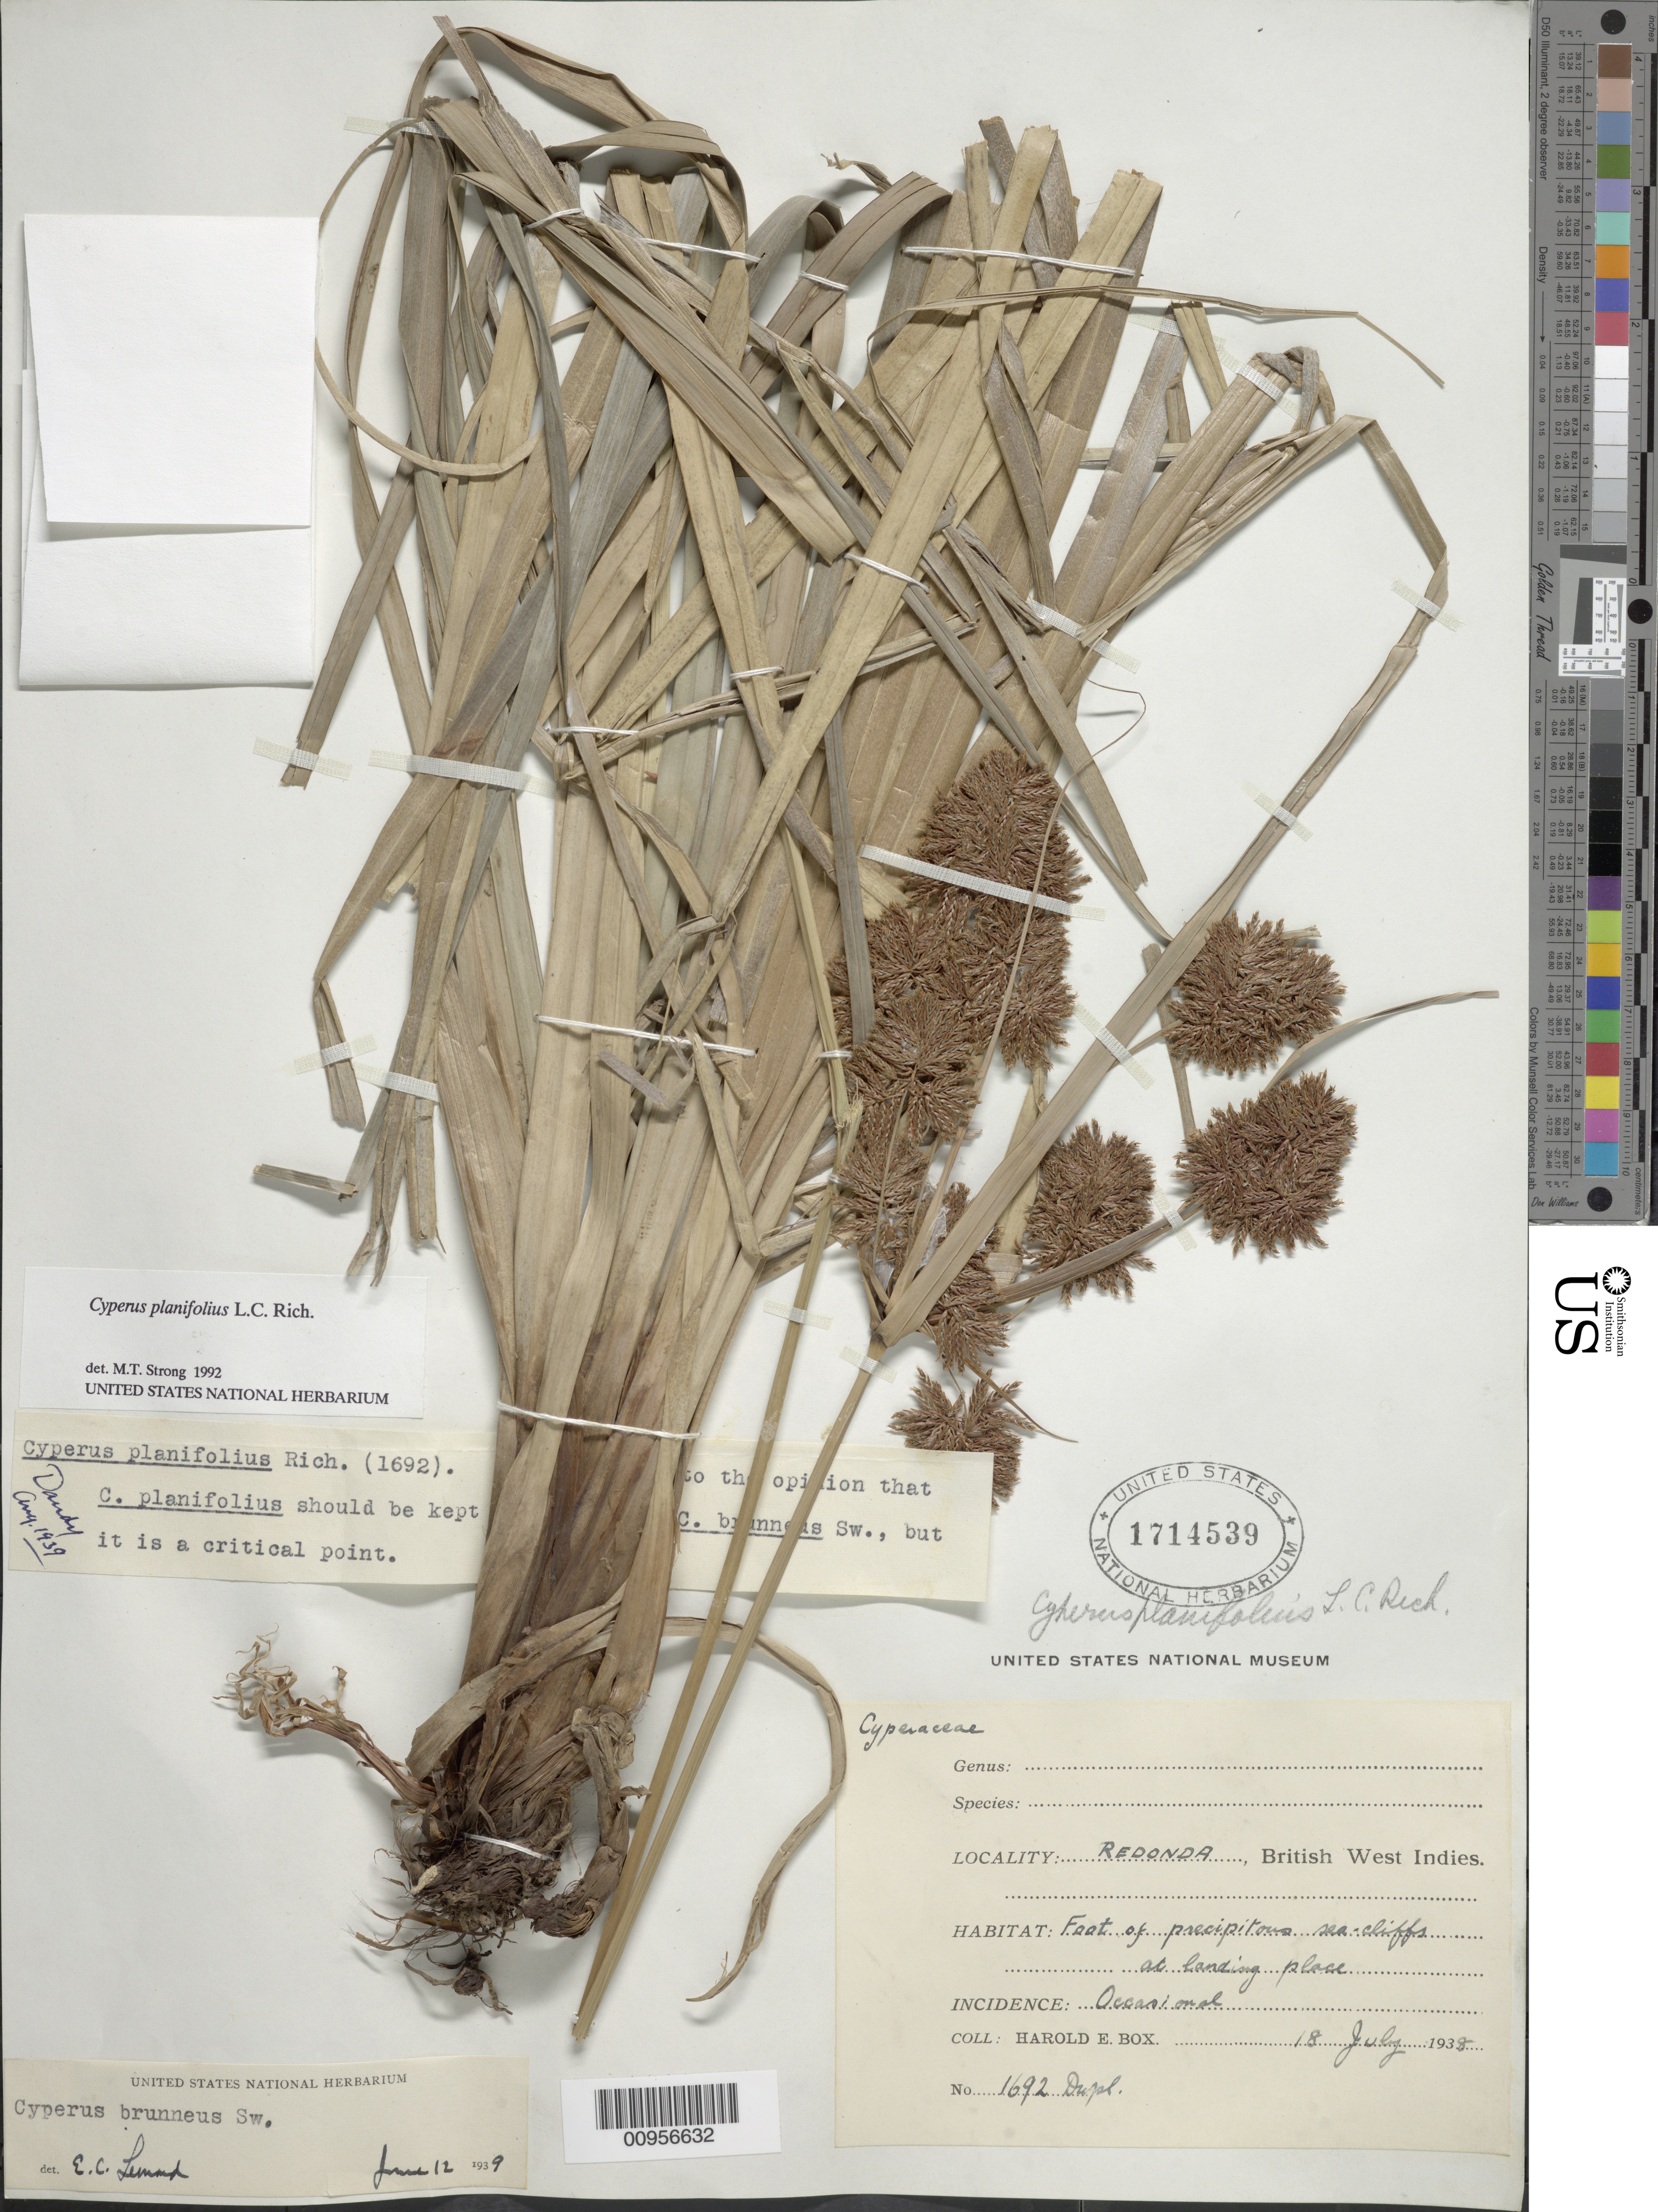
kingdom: Plantae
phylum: Tracheophyta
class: Liliopsida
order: Poales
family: Cyperaceae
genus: Cyperus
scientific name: Cyperus planifolius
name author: Rich.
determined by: Strong, M. T., (US), Smithsonian Institution - National Museum of Natural History (UNITED STATES)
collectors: H. E. Box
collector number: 1692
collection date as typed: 18 Jul 1938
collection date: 1938-07-18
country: Antigua and Barbuda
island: Redonda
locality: foot of precipitous sea-cliffs at landing place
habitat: Foot of precipitous sea-cliffs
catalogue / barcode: US 1714539